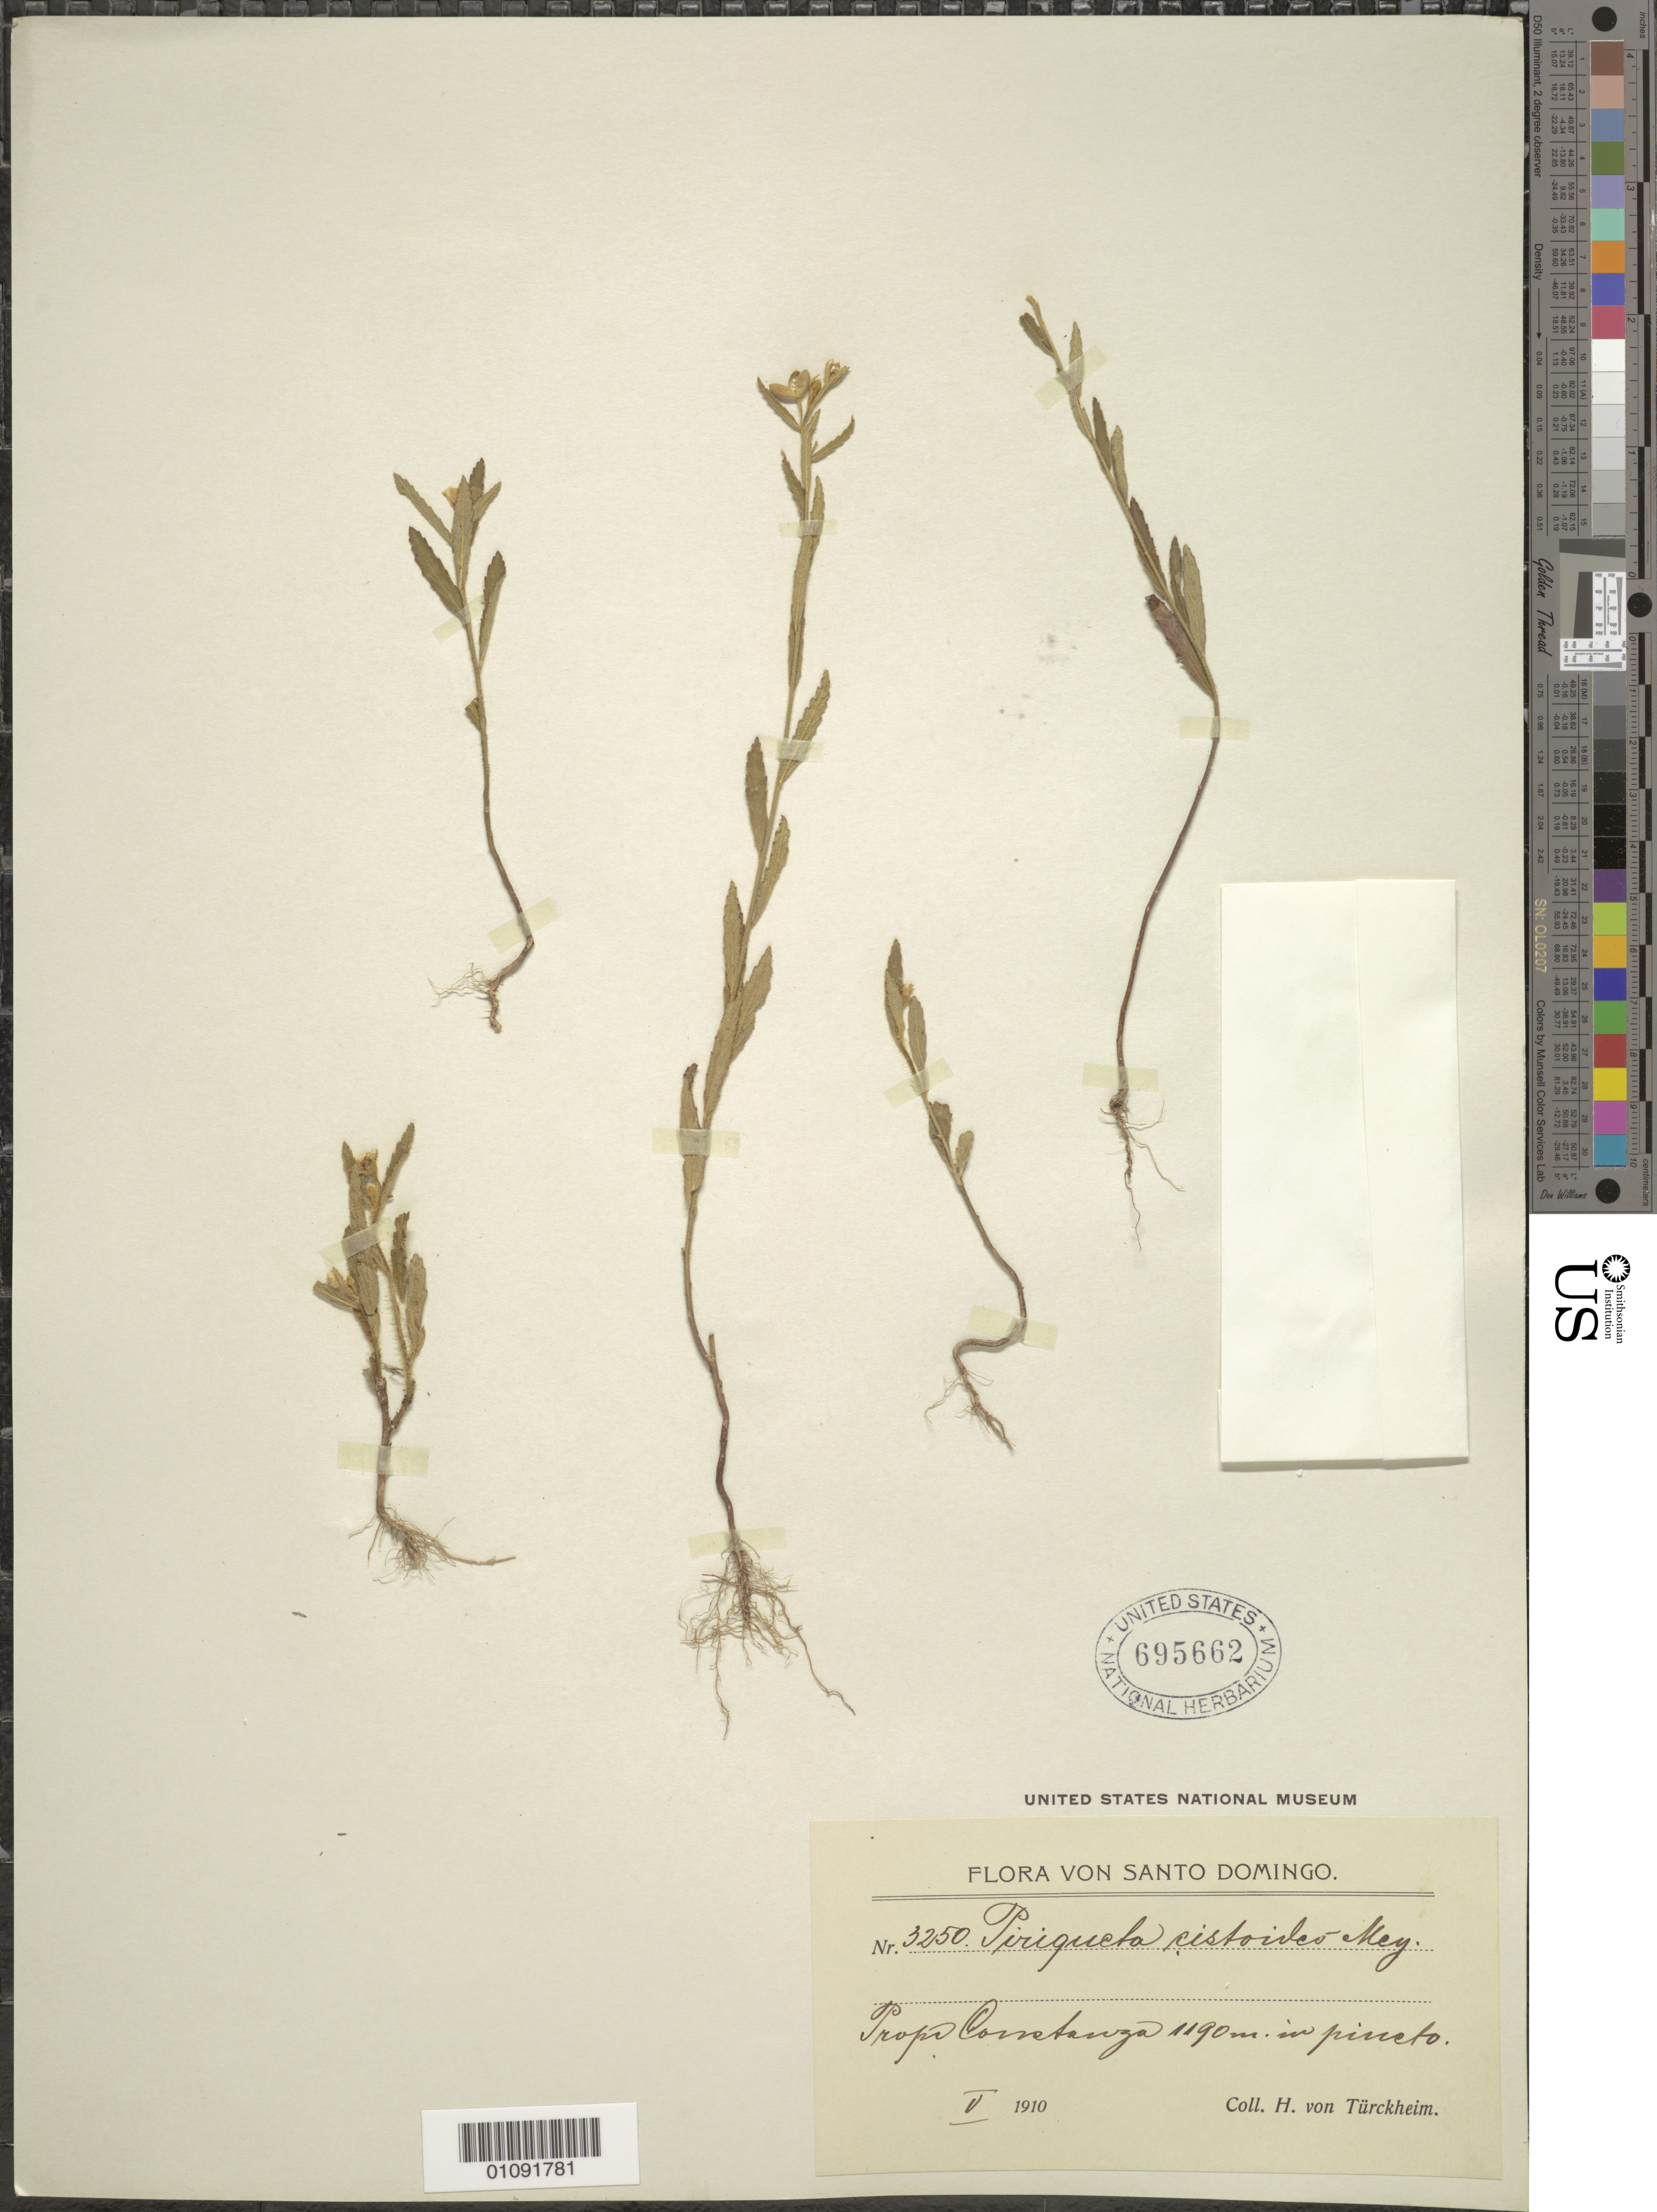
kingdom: Plantae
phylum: Tracheophyta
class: Magnoliopsida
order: Malpighiales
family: Turneraceae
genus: Piriqueta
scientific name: Piriqueta cistoides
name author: (L.) Griseb.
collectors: H. von Türckheim & M. Stehlé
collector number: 3250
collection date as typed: May 1950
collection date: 1950-05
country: Dominican Republic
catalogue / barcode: US 695662